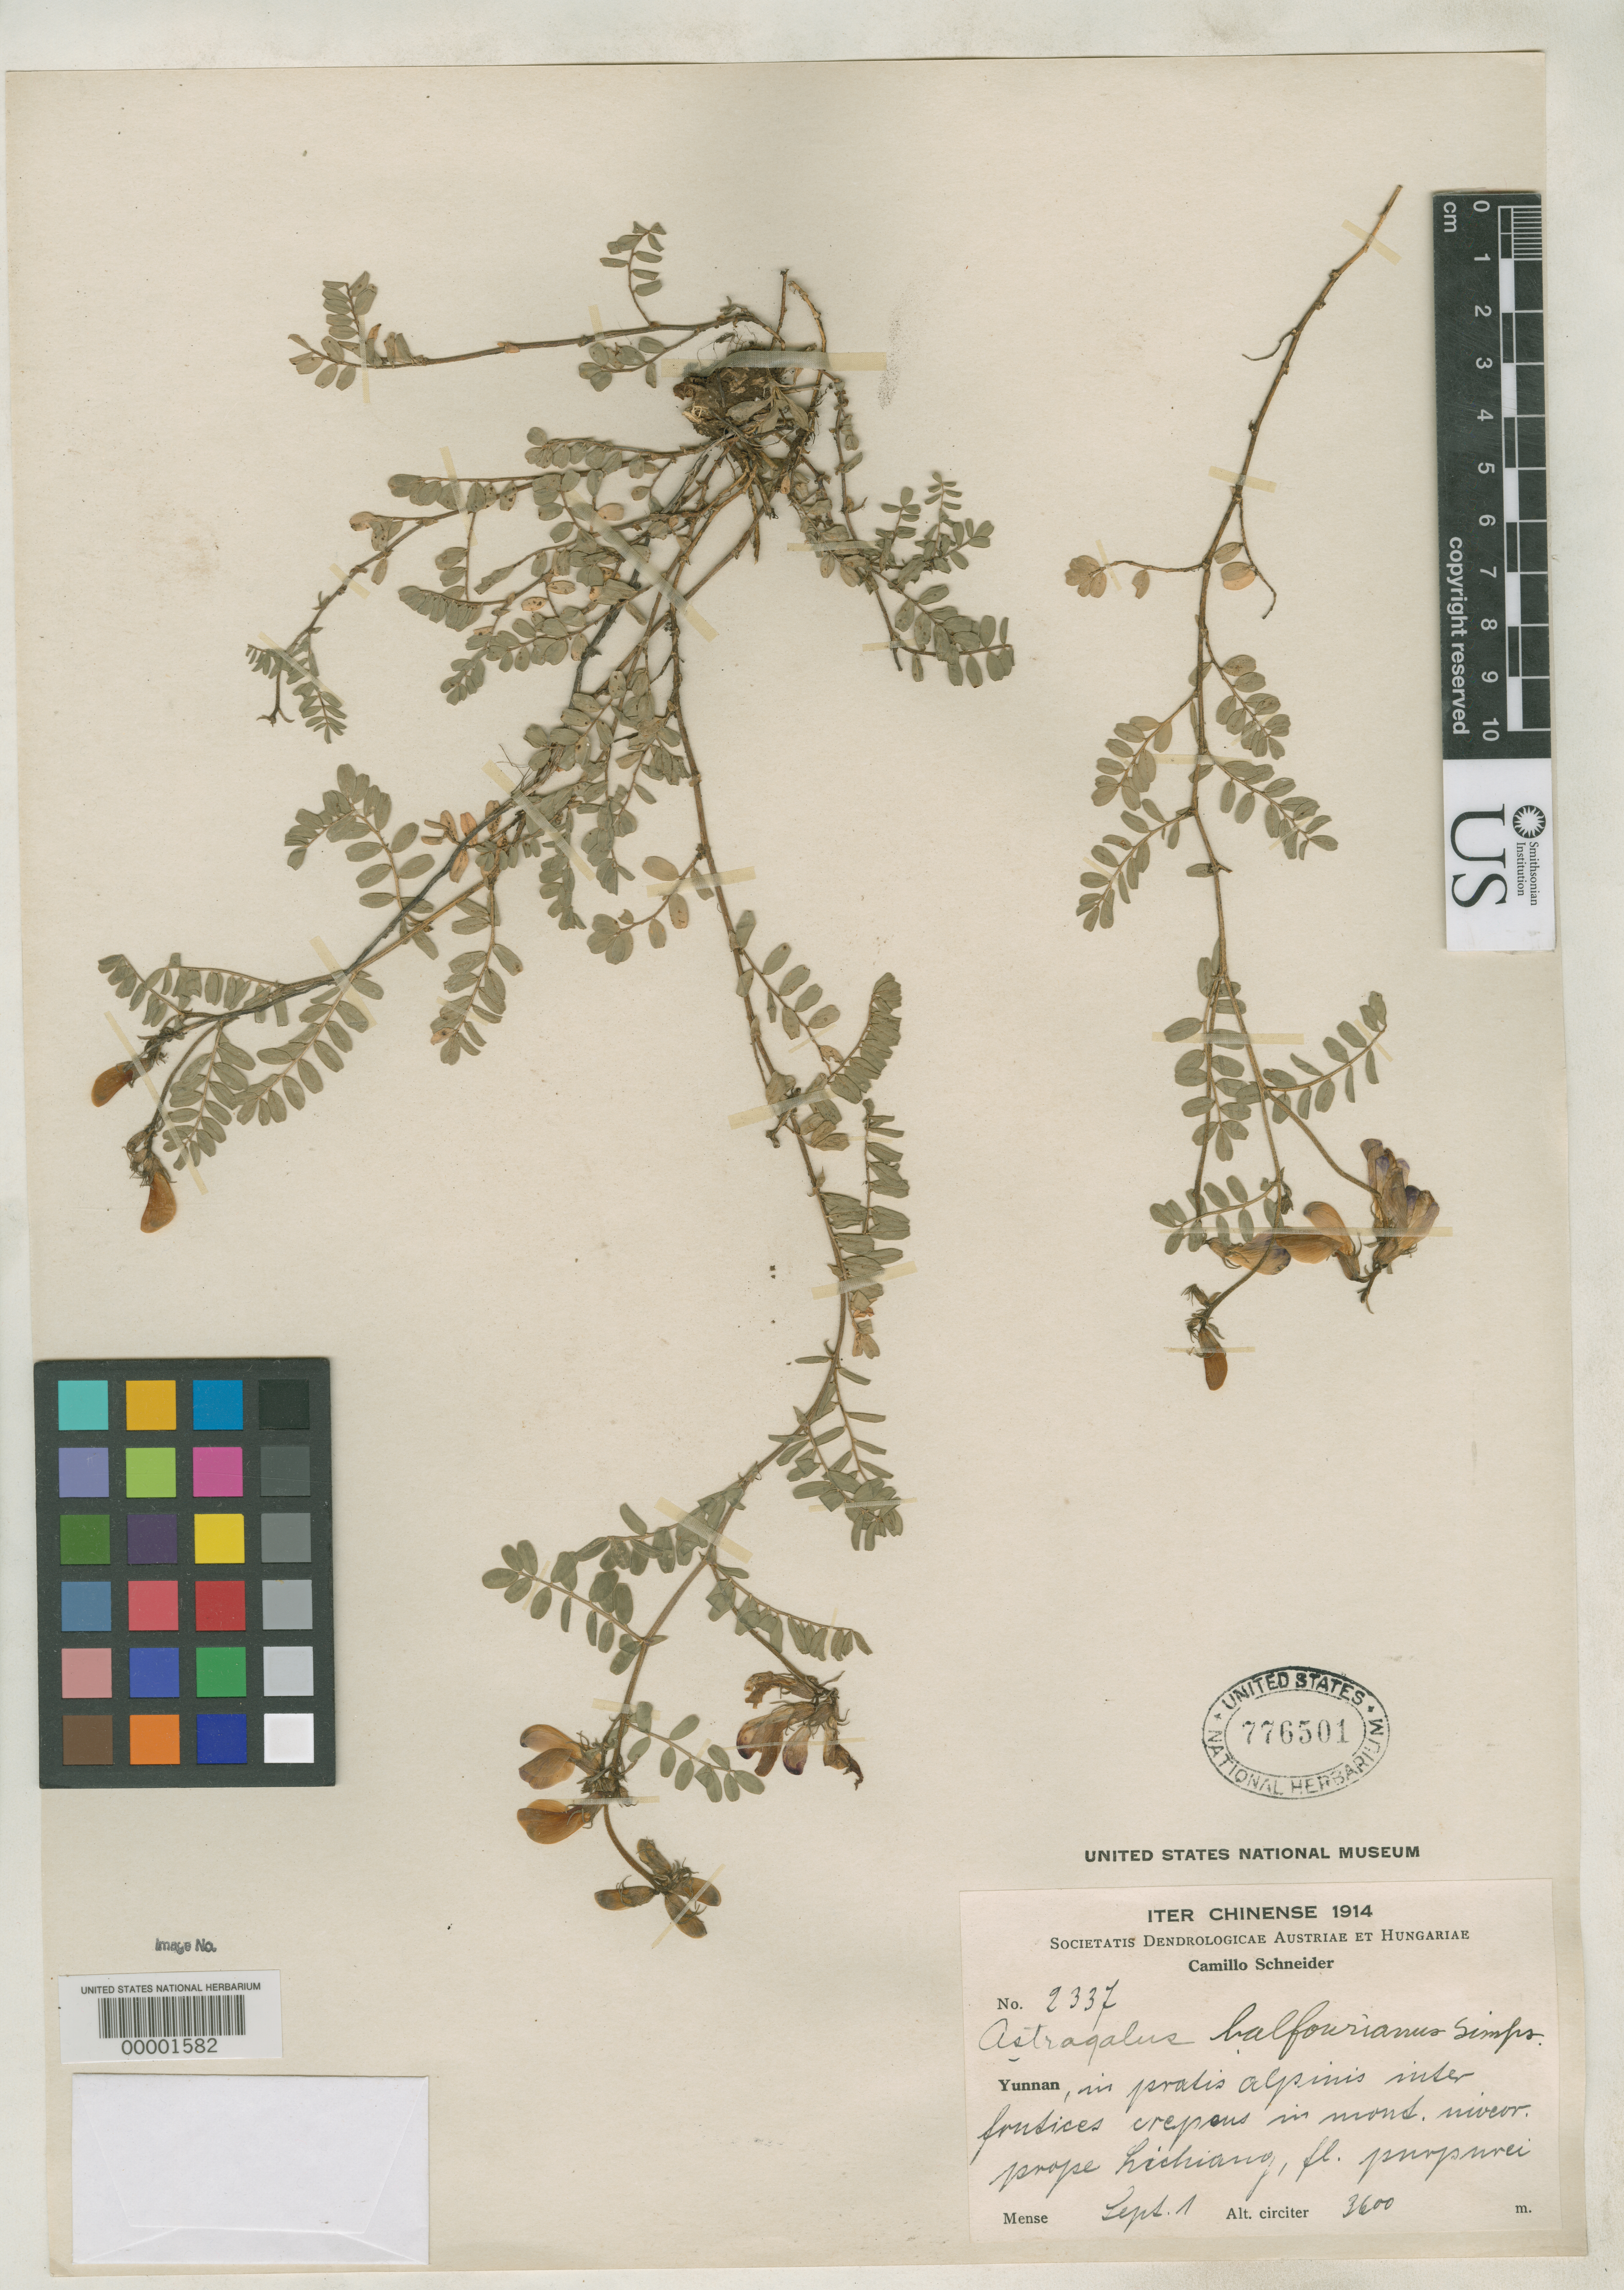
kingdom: Plantae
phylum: Tracheophyta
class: Magnoliopsida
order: Fabales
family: Fabaceae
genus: Astragalus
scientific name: Astragalus schneideri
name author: Ulbr.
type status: Isotype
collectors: C. K. Schneider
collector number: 2337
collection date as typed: Sep 1914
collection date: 1914-09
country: China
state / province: Yunnan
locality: Prope Likiang.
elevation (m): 3600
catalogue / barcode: US 776501